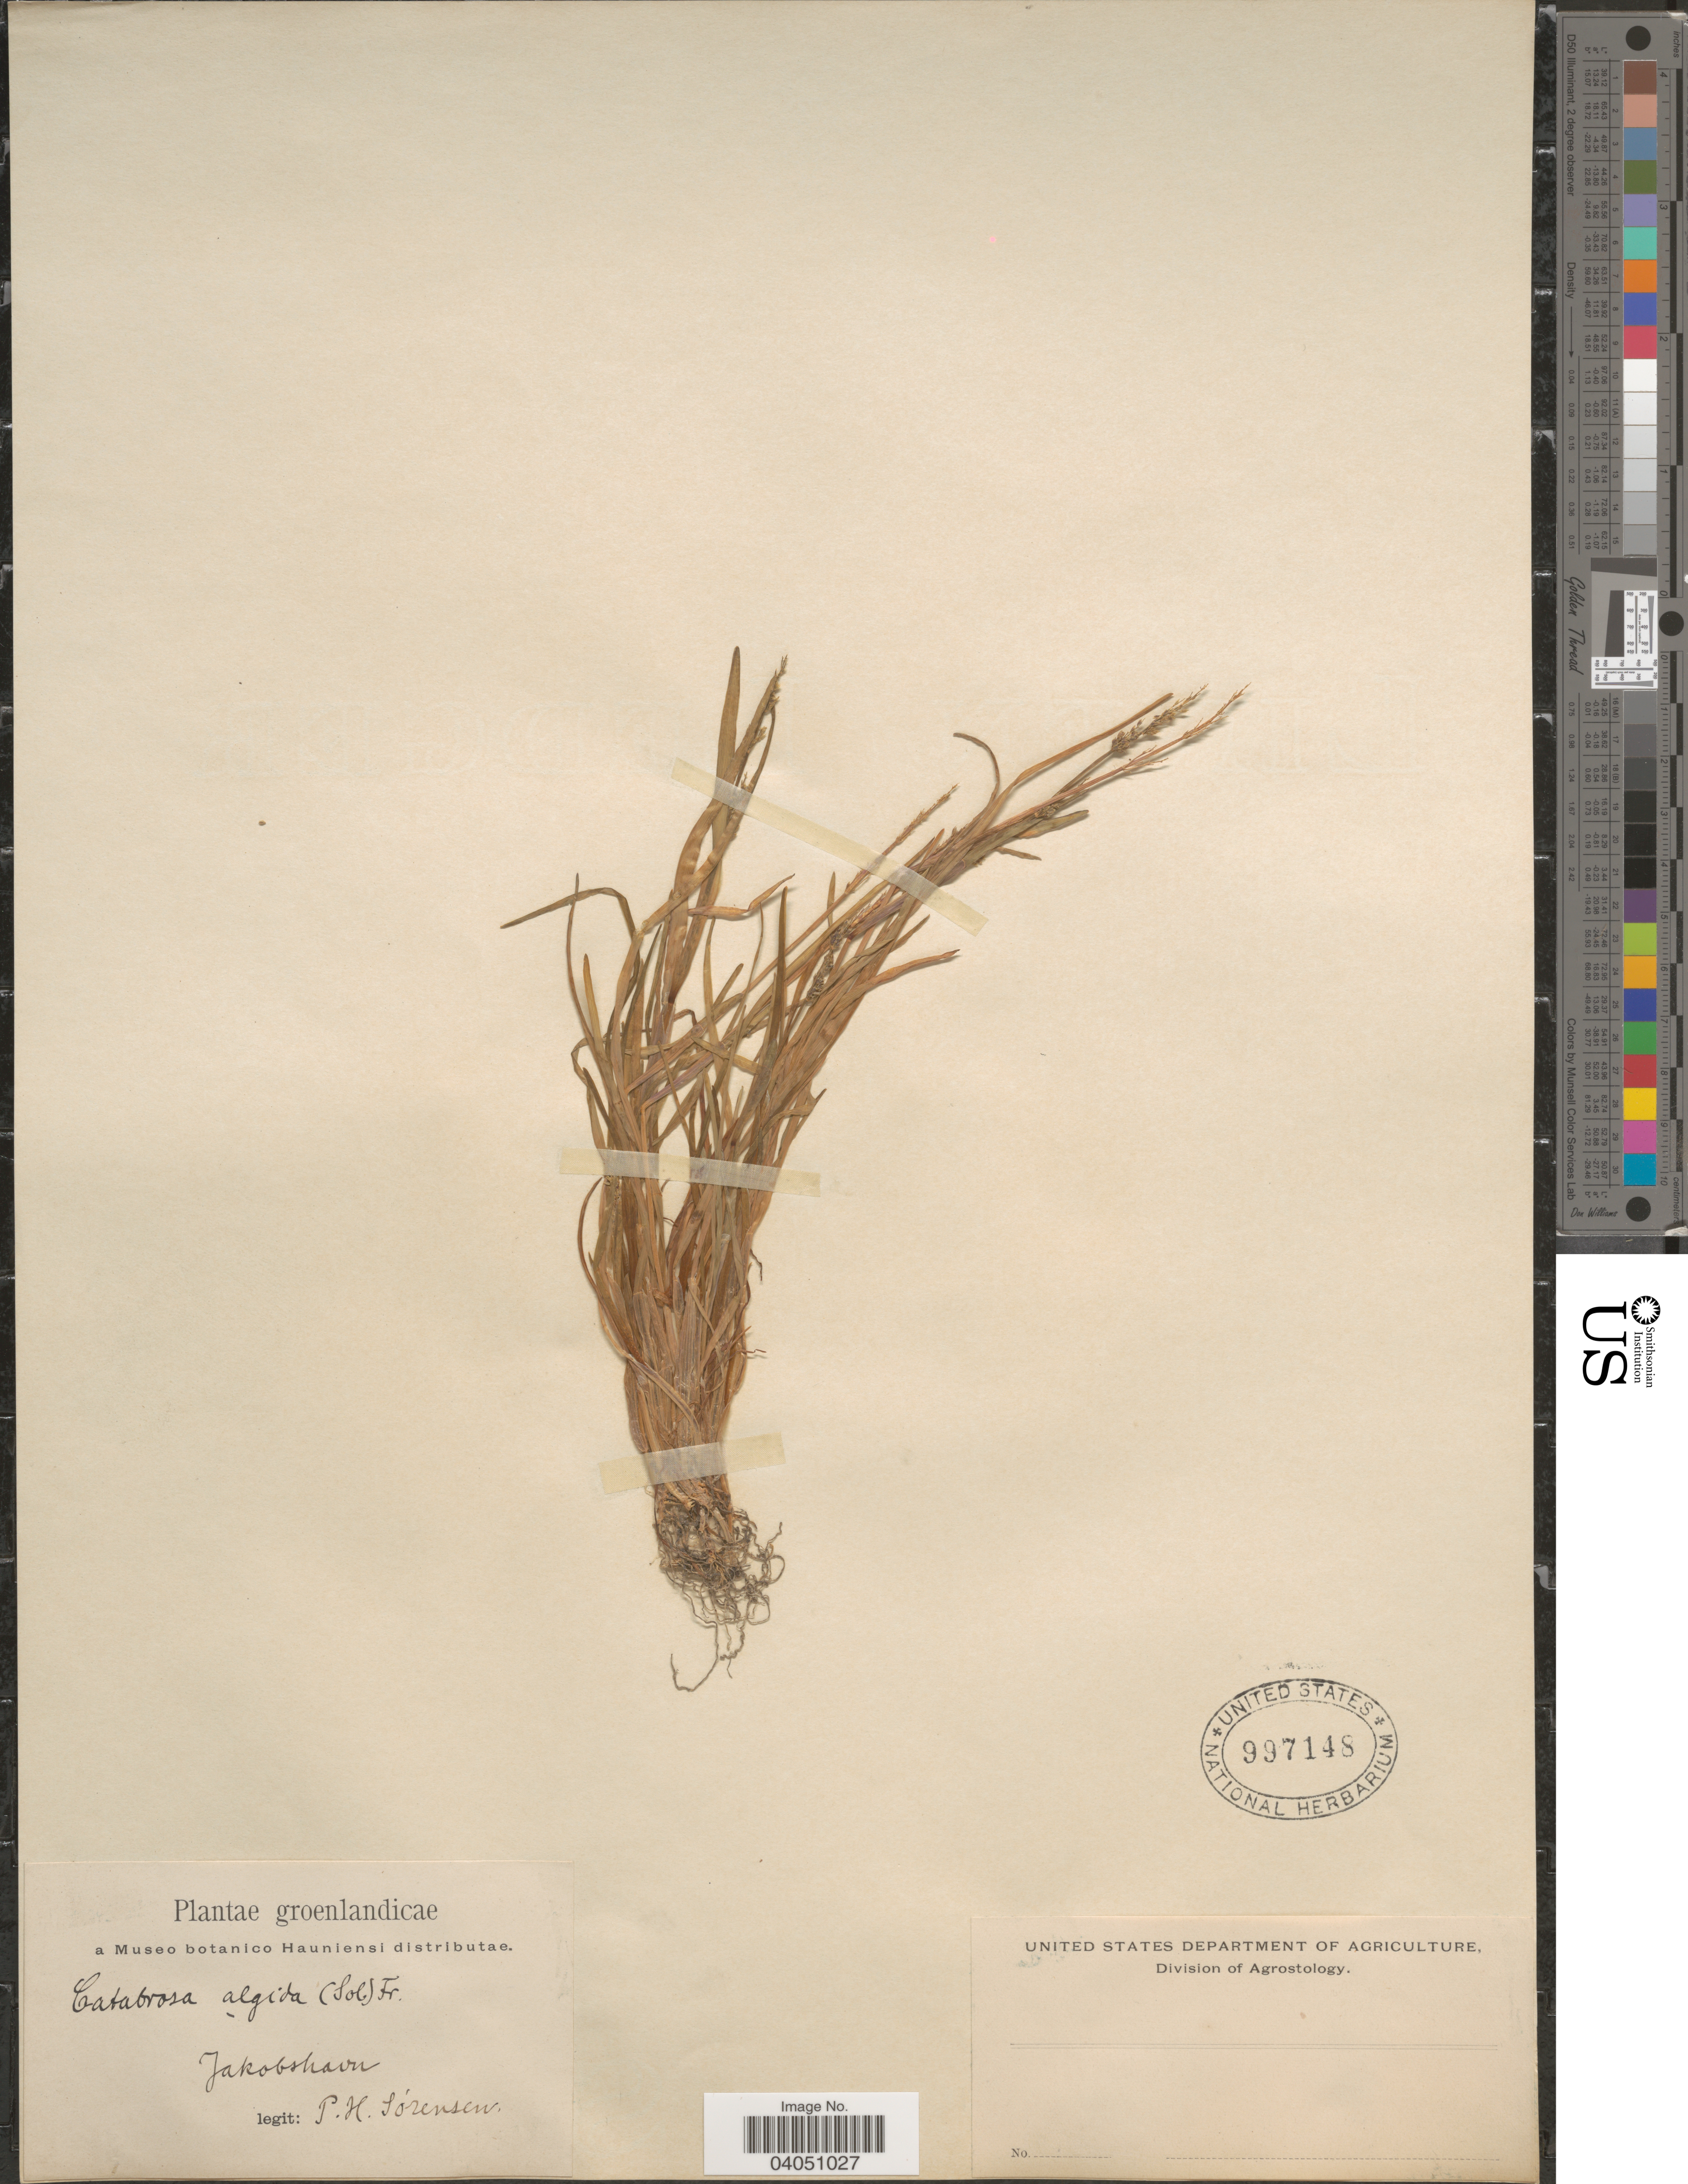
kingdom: Plantae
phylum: Tracheophyta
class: Liliopsida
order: Poales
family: Poaceae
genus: Phippsia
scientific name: Phippsia algida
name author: (Sol.) R. Br.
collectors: P. Sorensen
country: Greenland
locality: Groenlandicae. Jakobshavn.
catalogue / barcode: US 997148